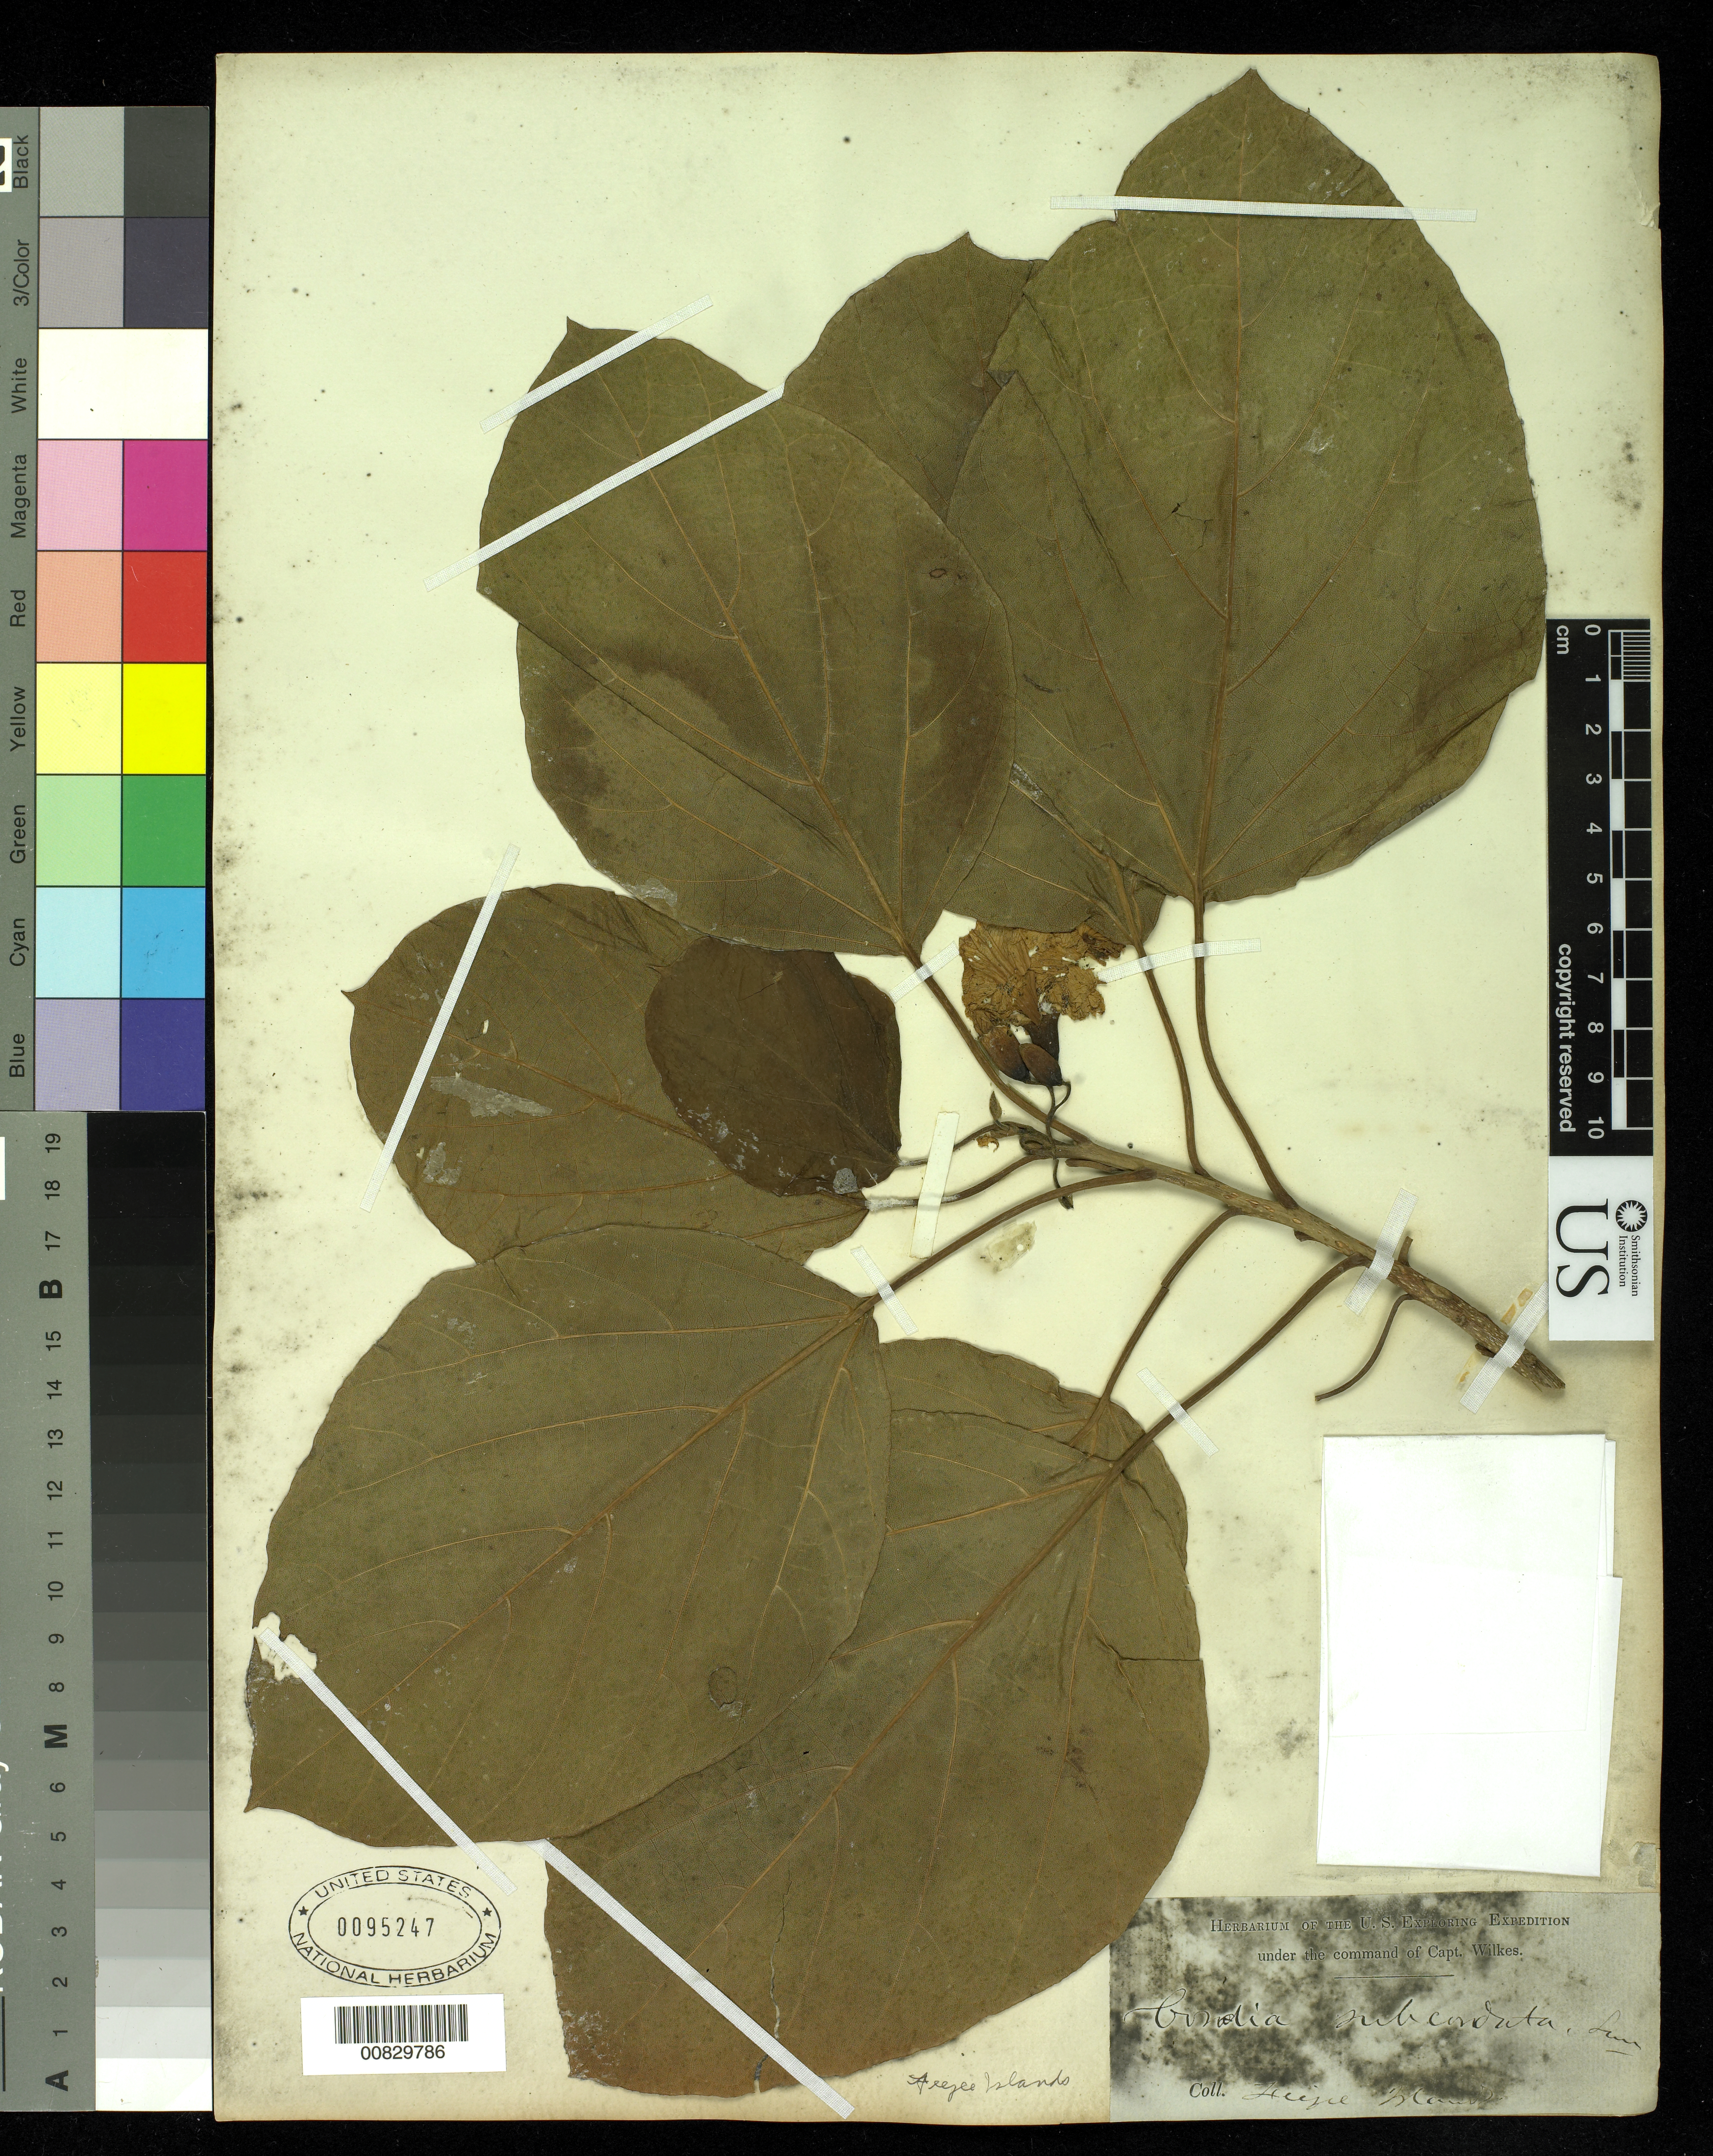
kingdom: Plantae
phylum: Tracheophyta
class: Magnoliopsida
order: Boraginales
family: Cordiaceae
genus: Cordia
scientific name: Cordia subcordata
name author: Lam.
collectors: Wilkes Explor. Exped.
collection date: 1838/1842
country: Fiji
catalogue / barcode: US 95247